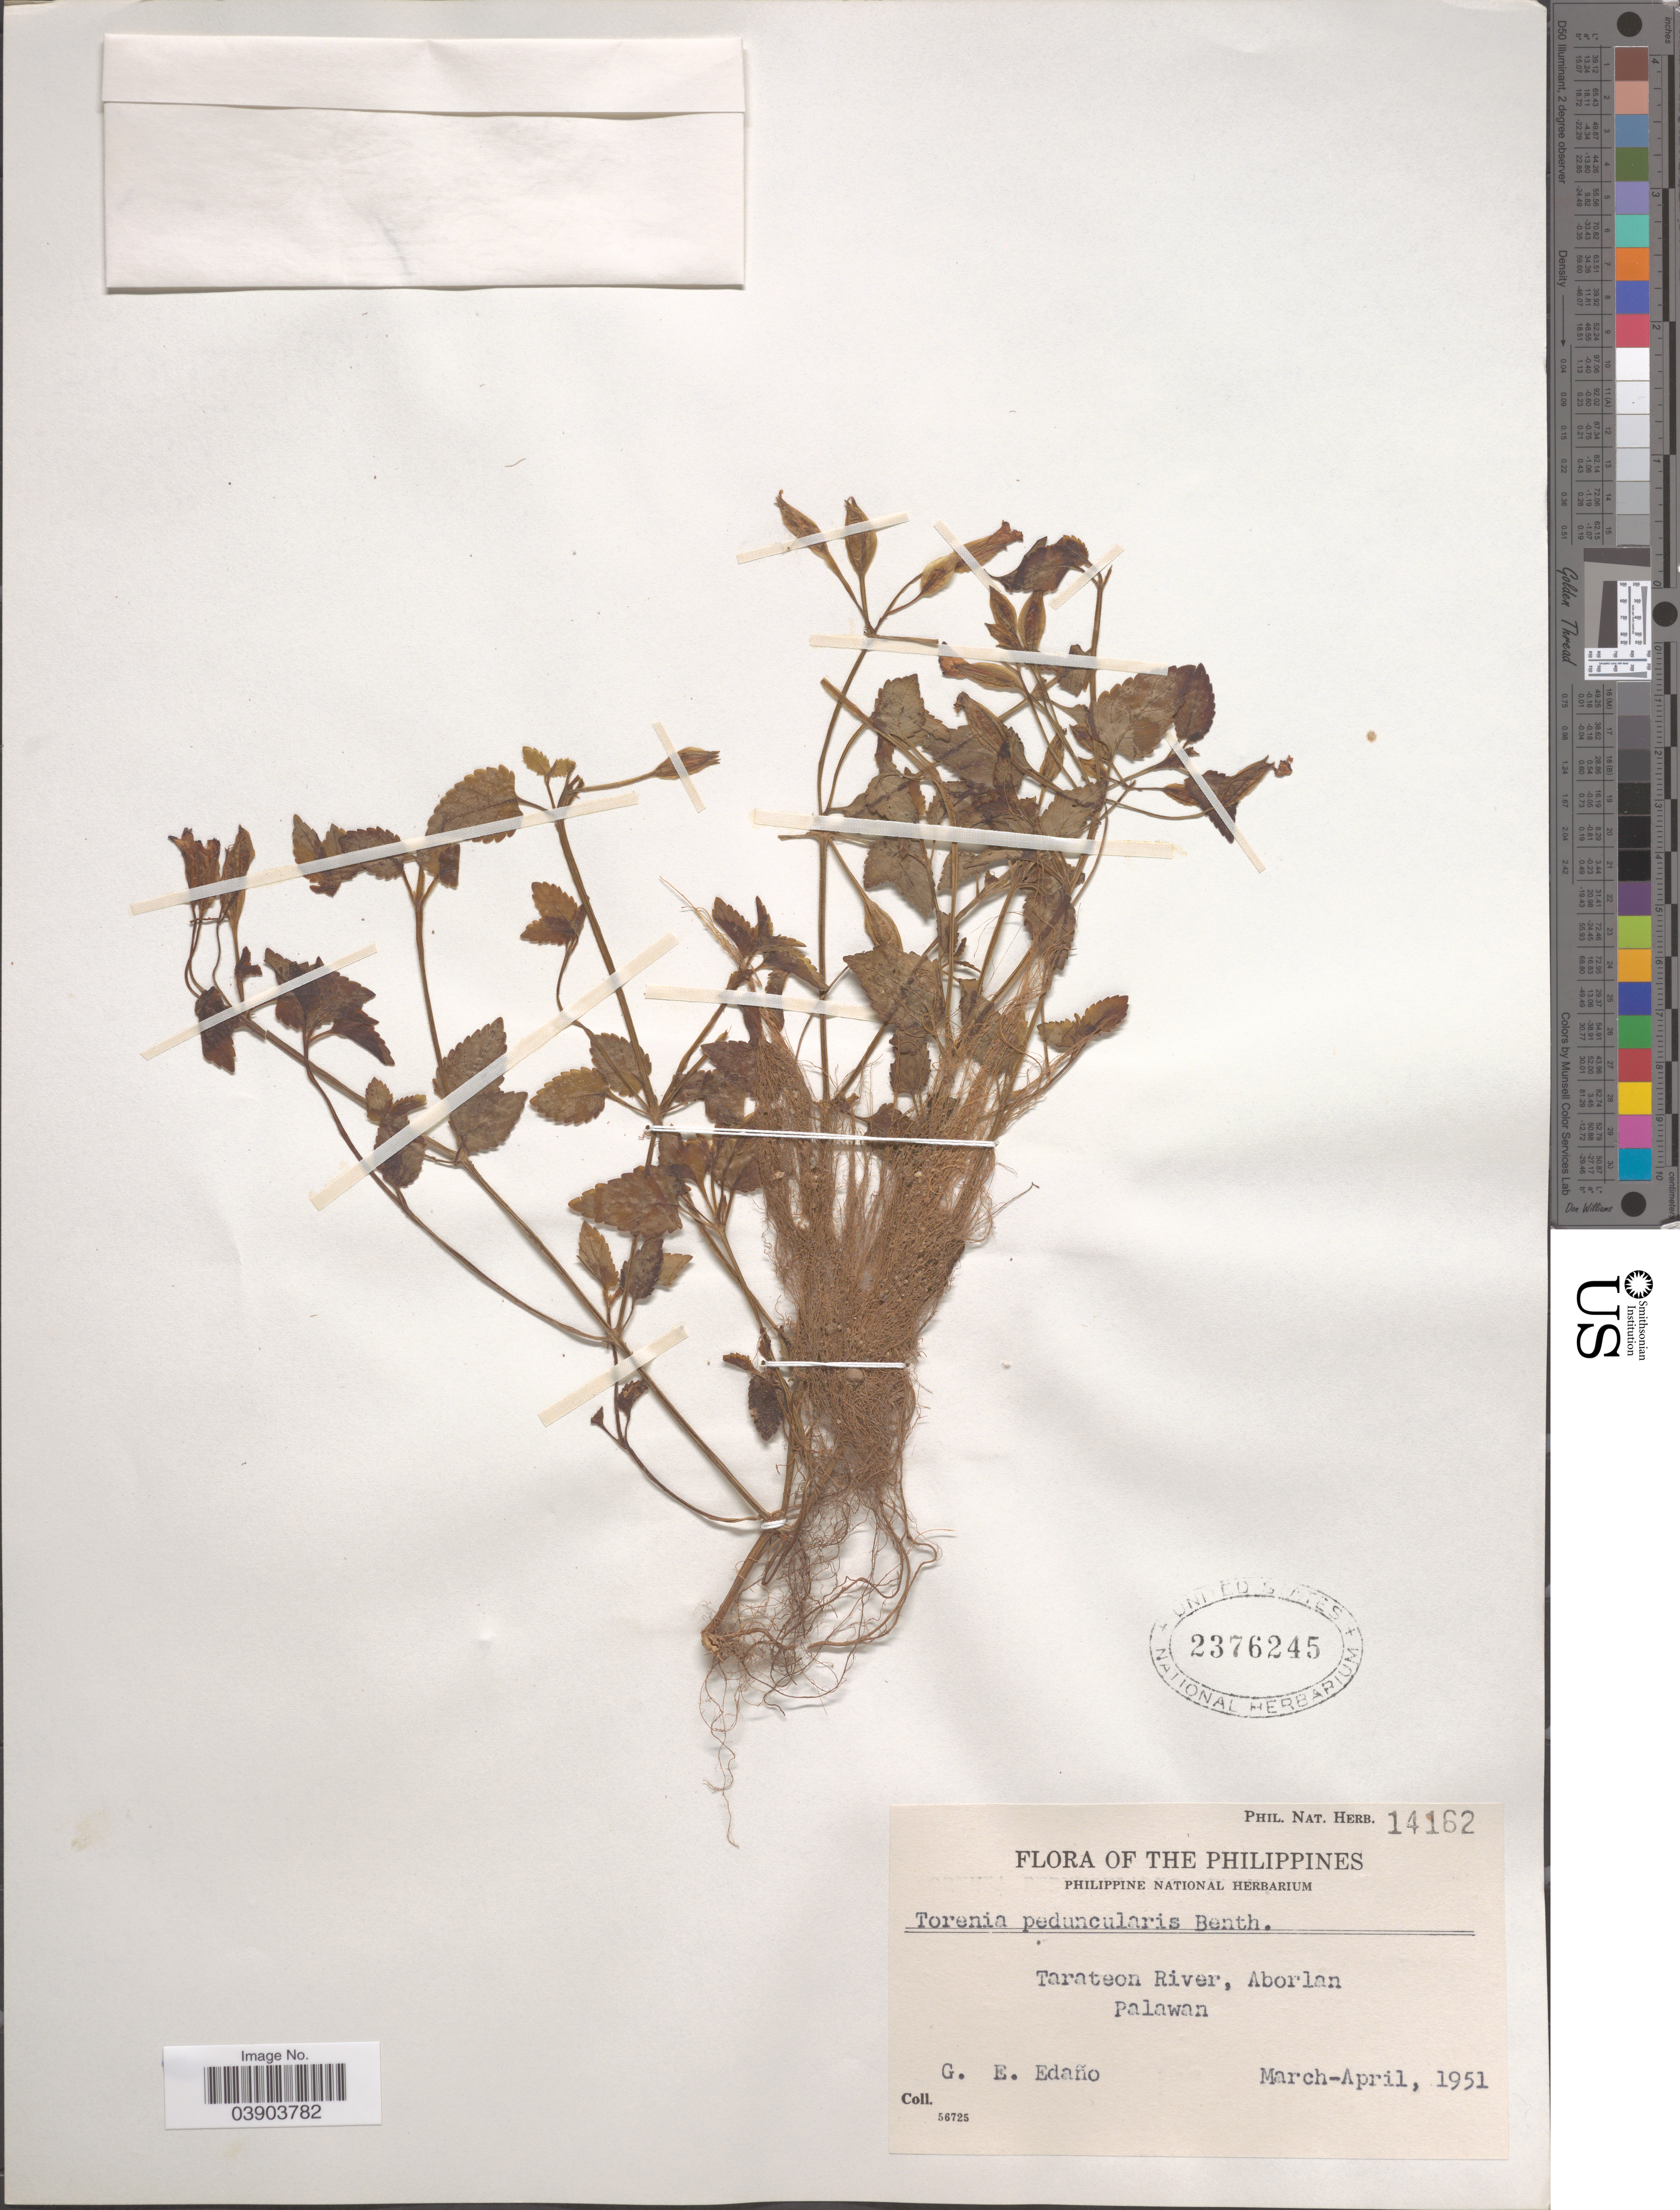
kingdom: Plantae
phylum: Tracheophyta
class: Magnoliopsida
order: Lamiales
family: Linderniaceae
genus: Torenia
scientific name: Torenia peduncularis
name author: Benth.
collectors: G. E. Edaño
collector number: Phil. Nat. Herb. 14162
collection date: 1951-03/1951-04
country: Philippines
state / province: Mimaropa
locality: Tarateon River, Aborlan. Palawan.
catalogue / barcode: US 2376245